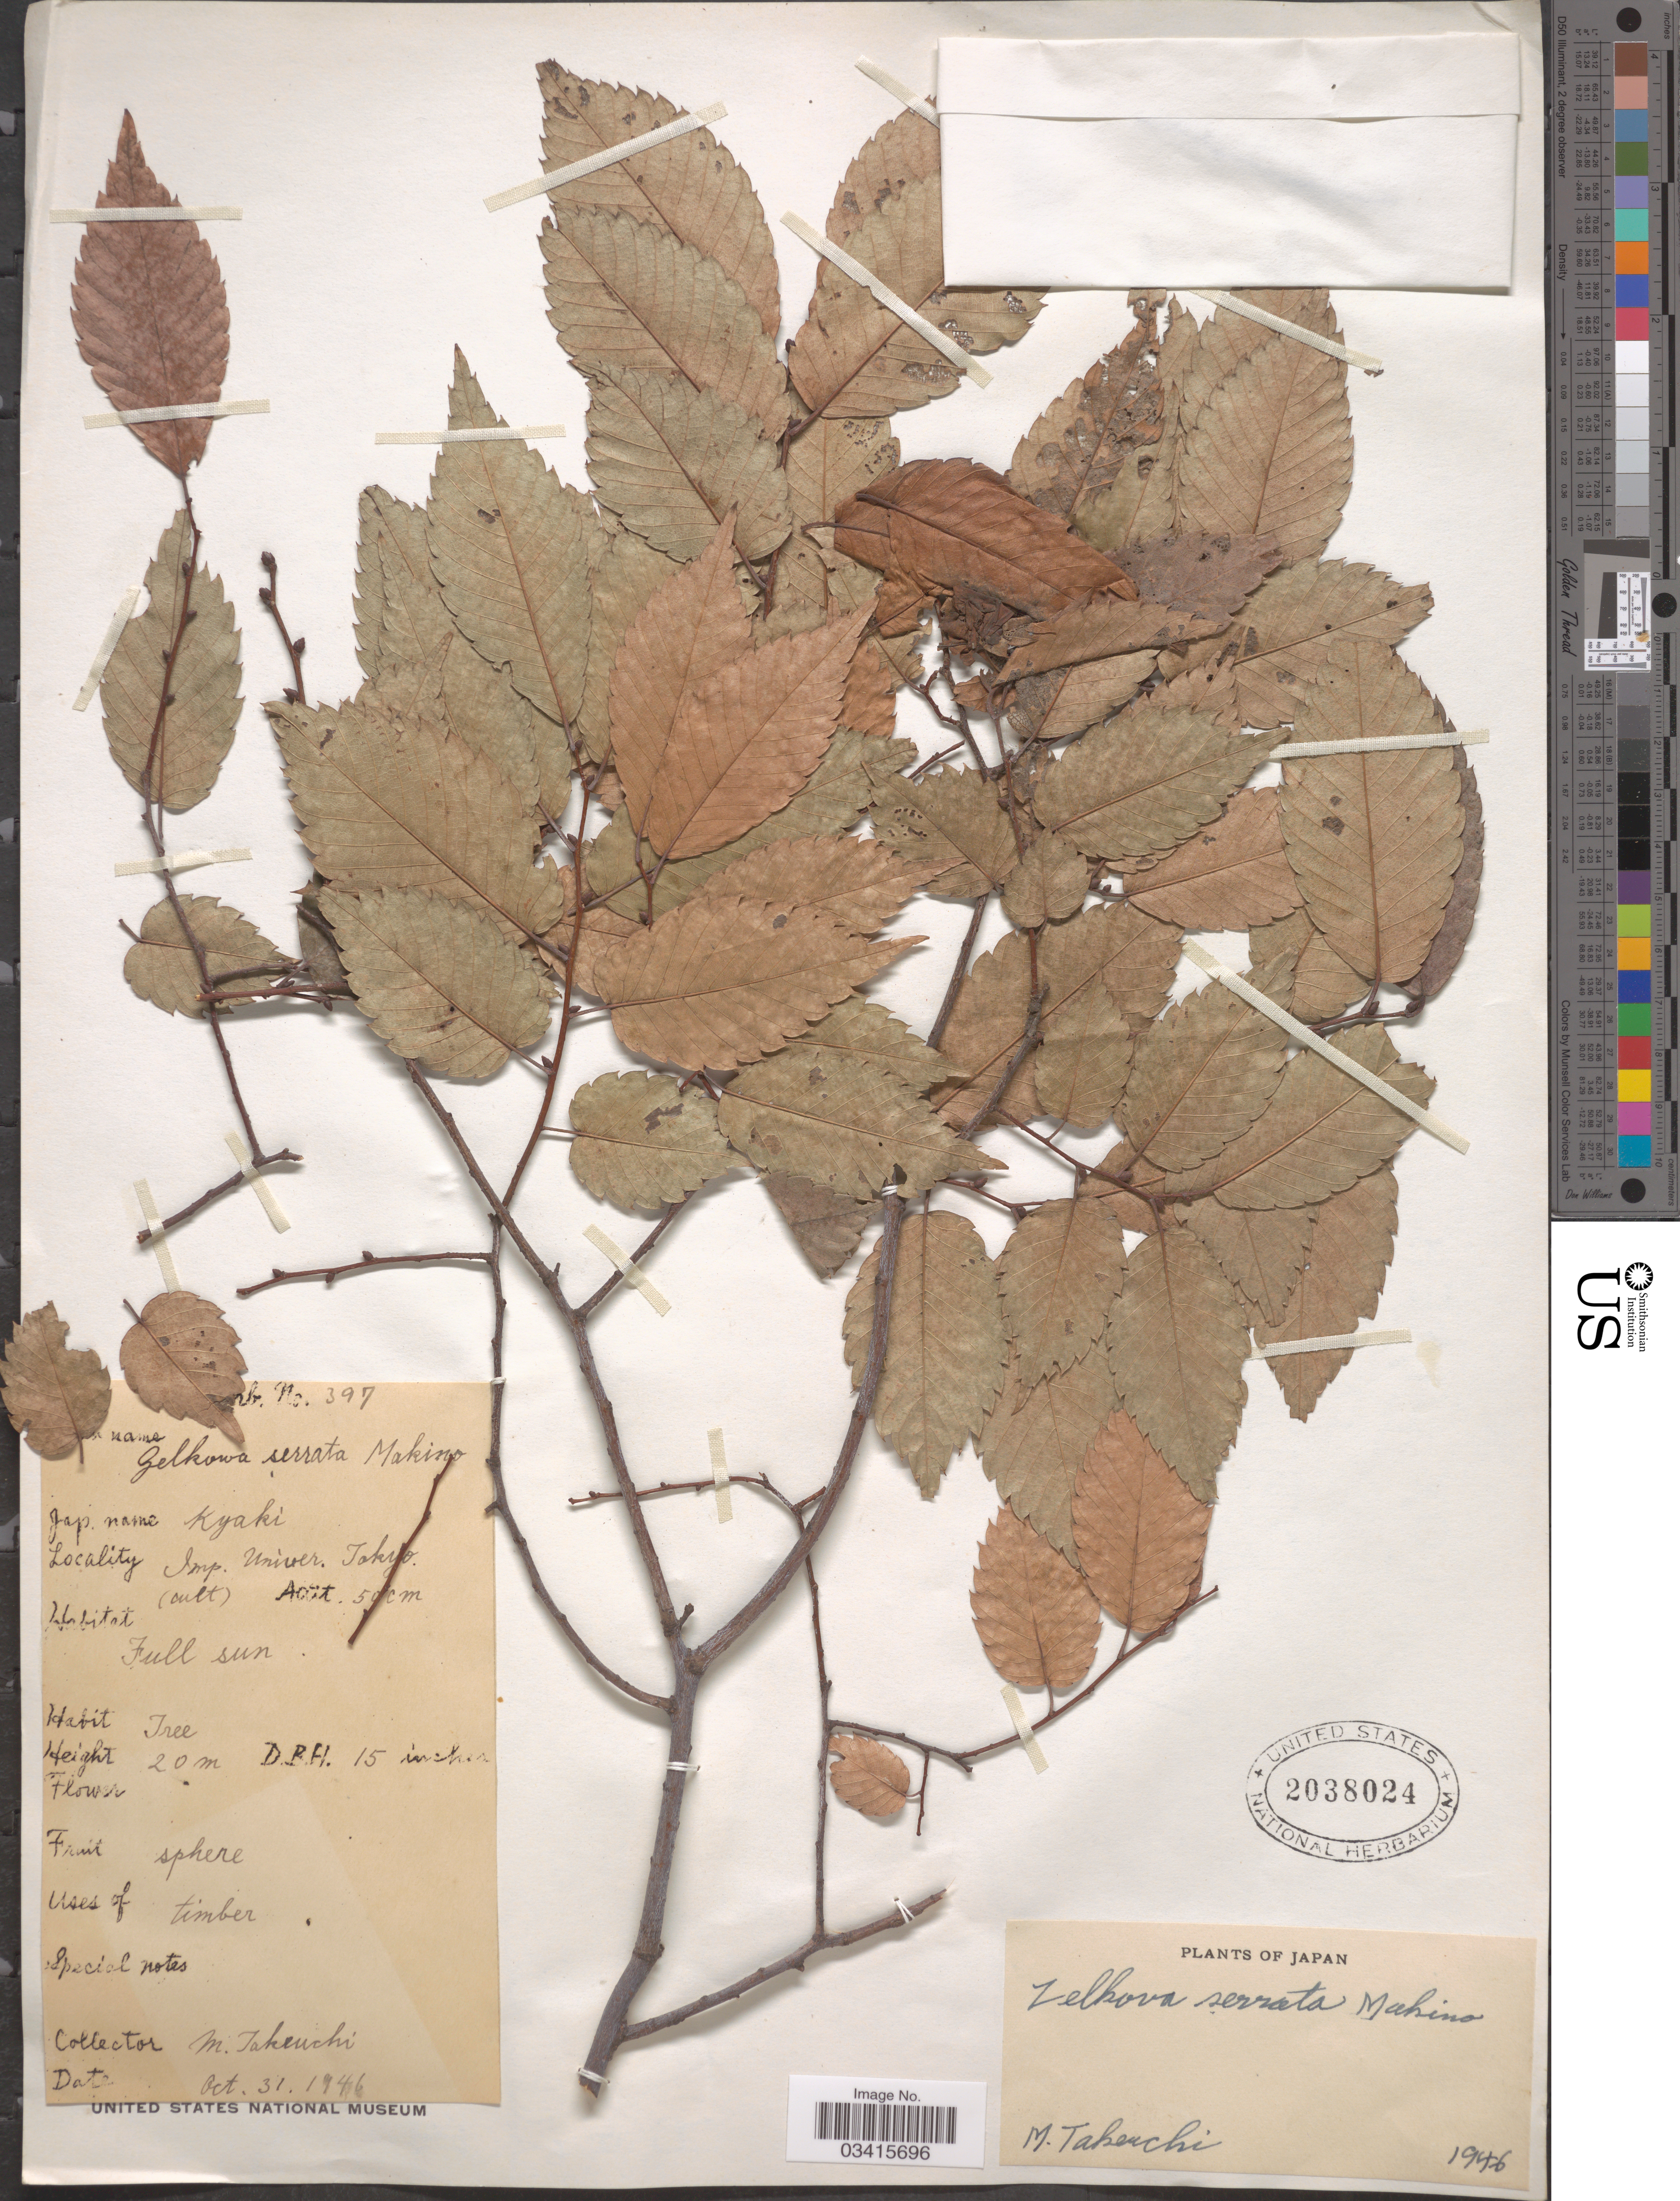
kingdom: Plantae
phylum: Tracheophyta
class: Magnoliopsida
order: Rosales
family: Ulmaceae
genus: Zelkova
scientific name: Zelkova serrata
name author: (Thunb.) Makino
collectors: M. Takeuchi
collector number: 397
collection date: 1946-10-31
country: Japan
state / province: Tokyo, Federal City of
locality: Imp. Univer. Tokyo.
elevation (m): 500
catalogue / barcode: US 2038024